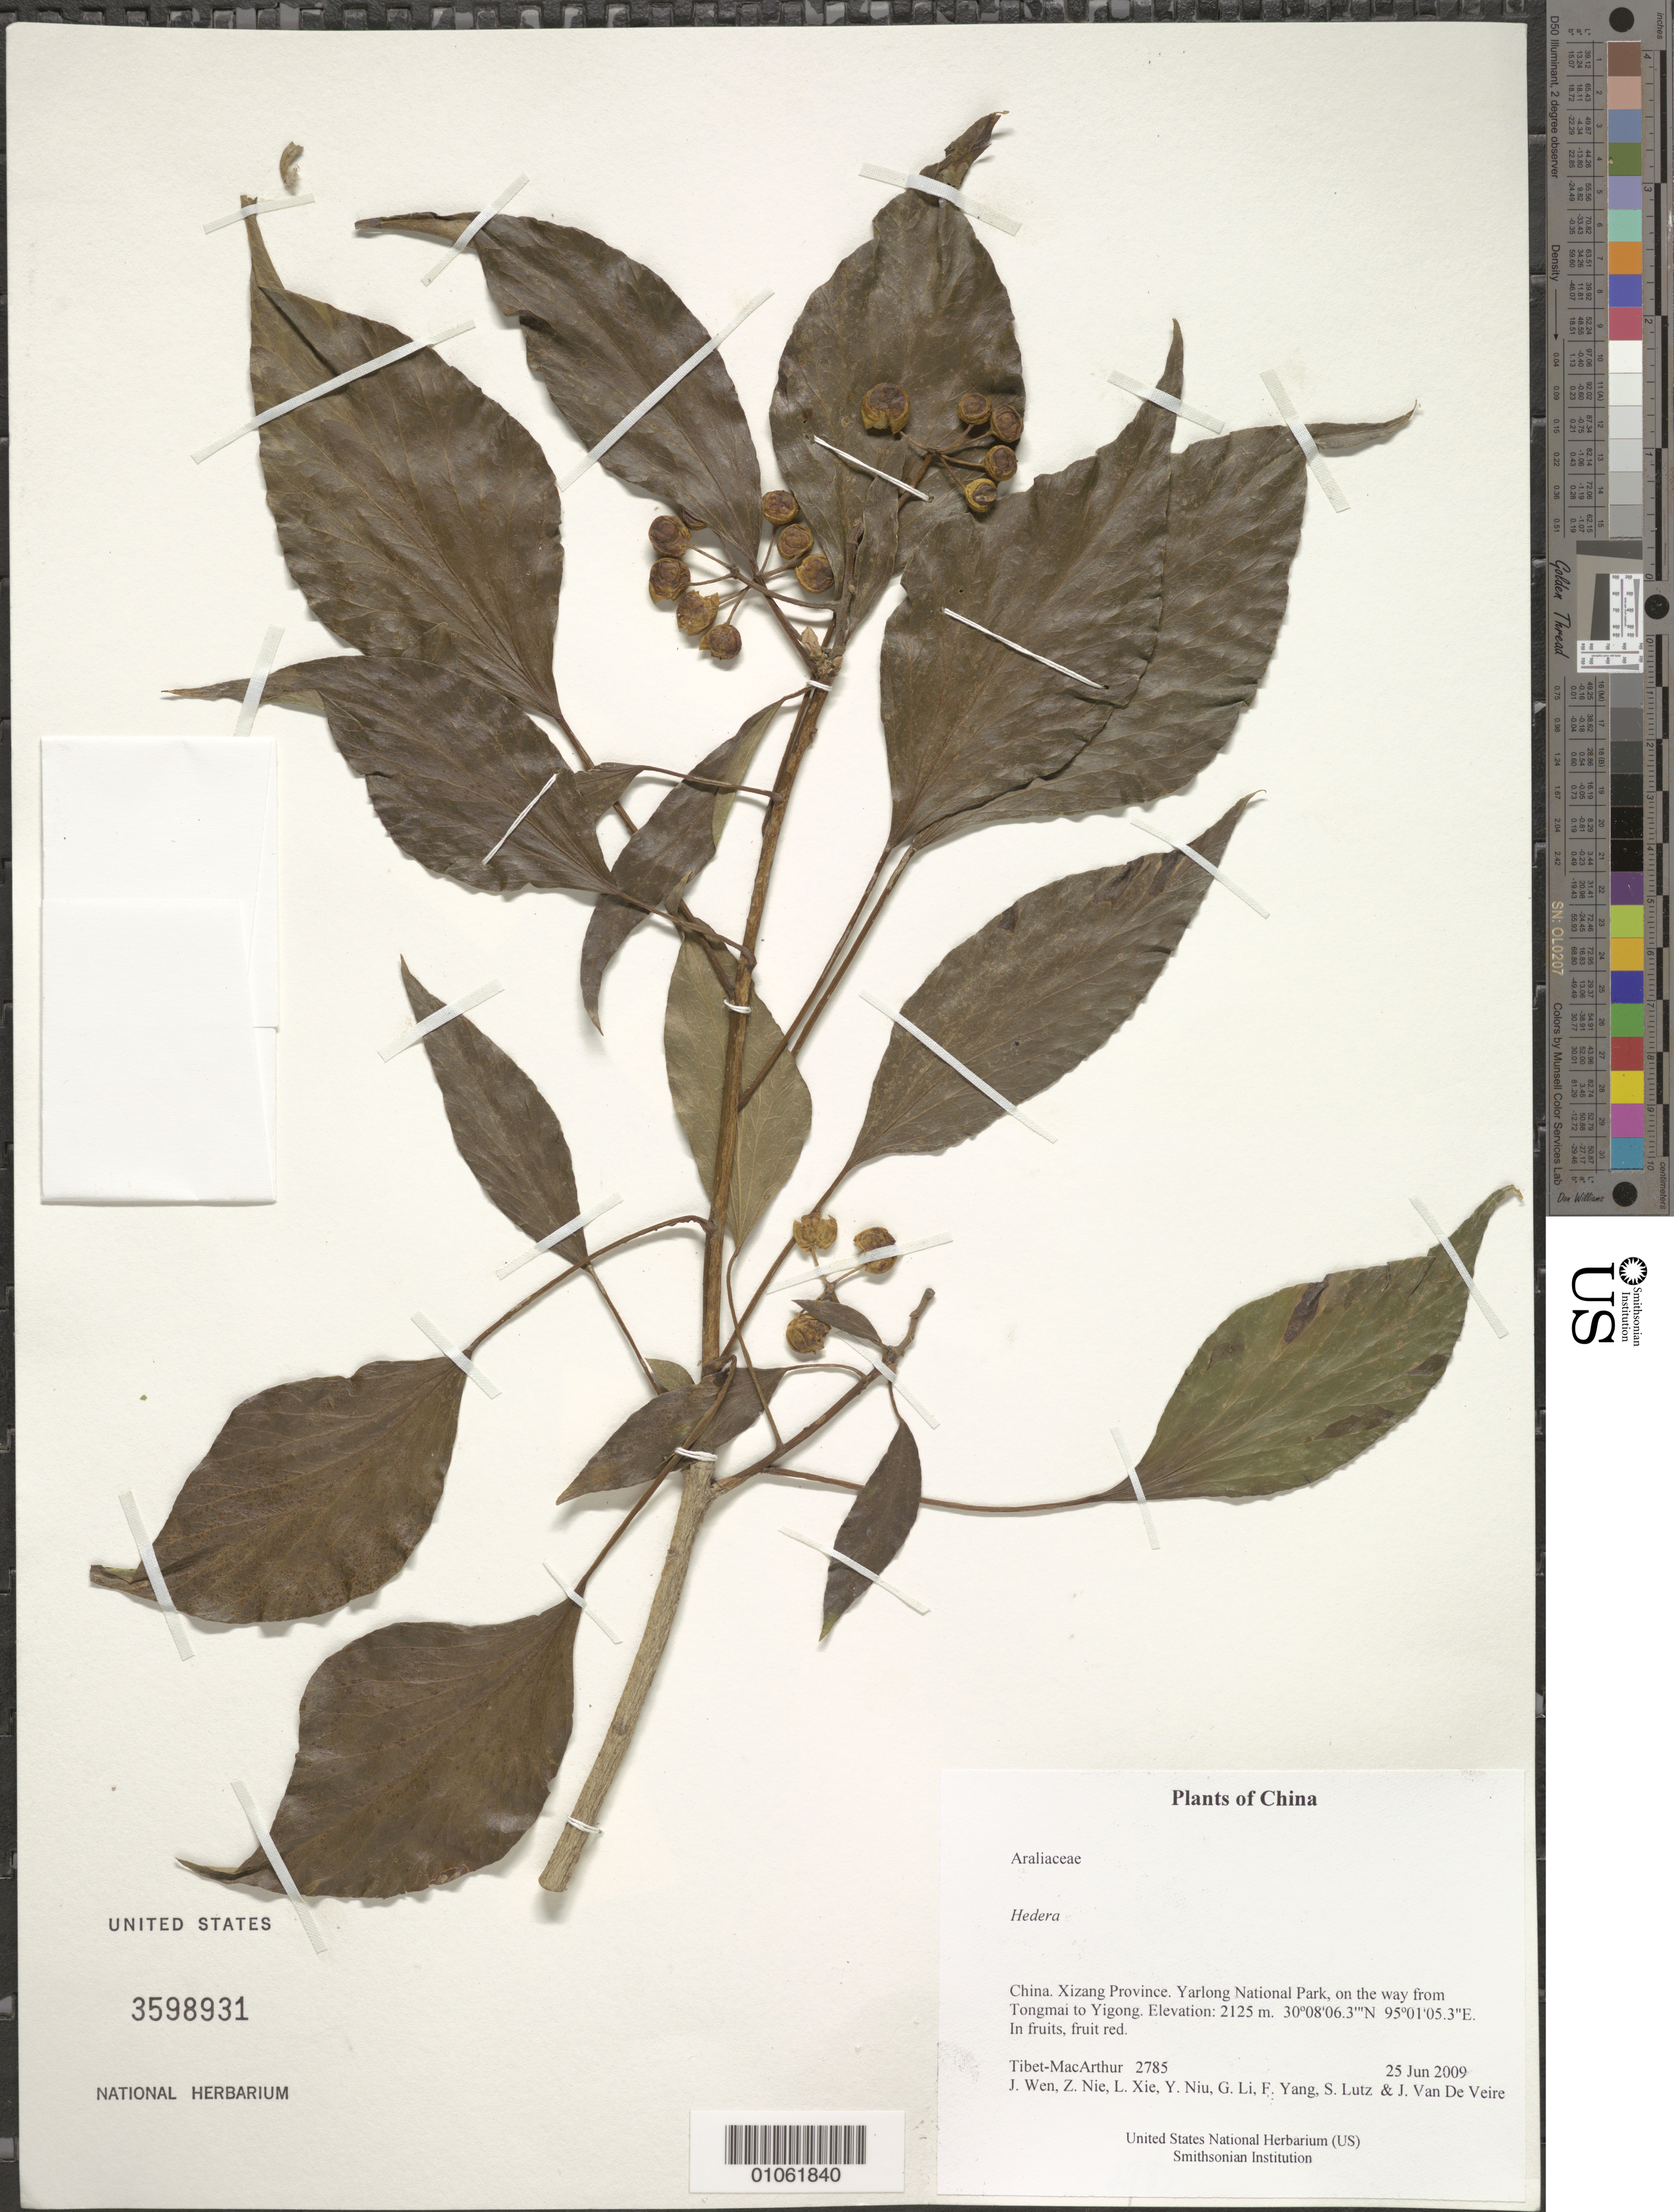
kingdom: Plantae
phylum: Tracheophyta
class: Magnoliopsida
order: Apiales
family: Araliaceae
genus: Hedera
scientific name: Hedera sp.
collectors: Tibet-MacArthur, J. Wen, Z. Nie, L. Xie, Y. Niu, G. Li, F. Yang, S. Lutz & J. Van De Veire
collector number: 2785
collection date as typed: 25 Jun 2009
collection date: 2009-06-25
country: China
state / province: Xizang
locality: Yarlong National Park, on the way from Tongmai to Yigong.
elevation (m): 2125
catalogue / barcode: US 3598931